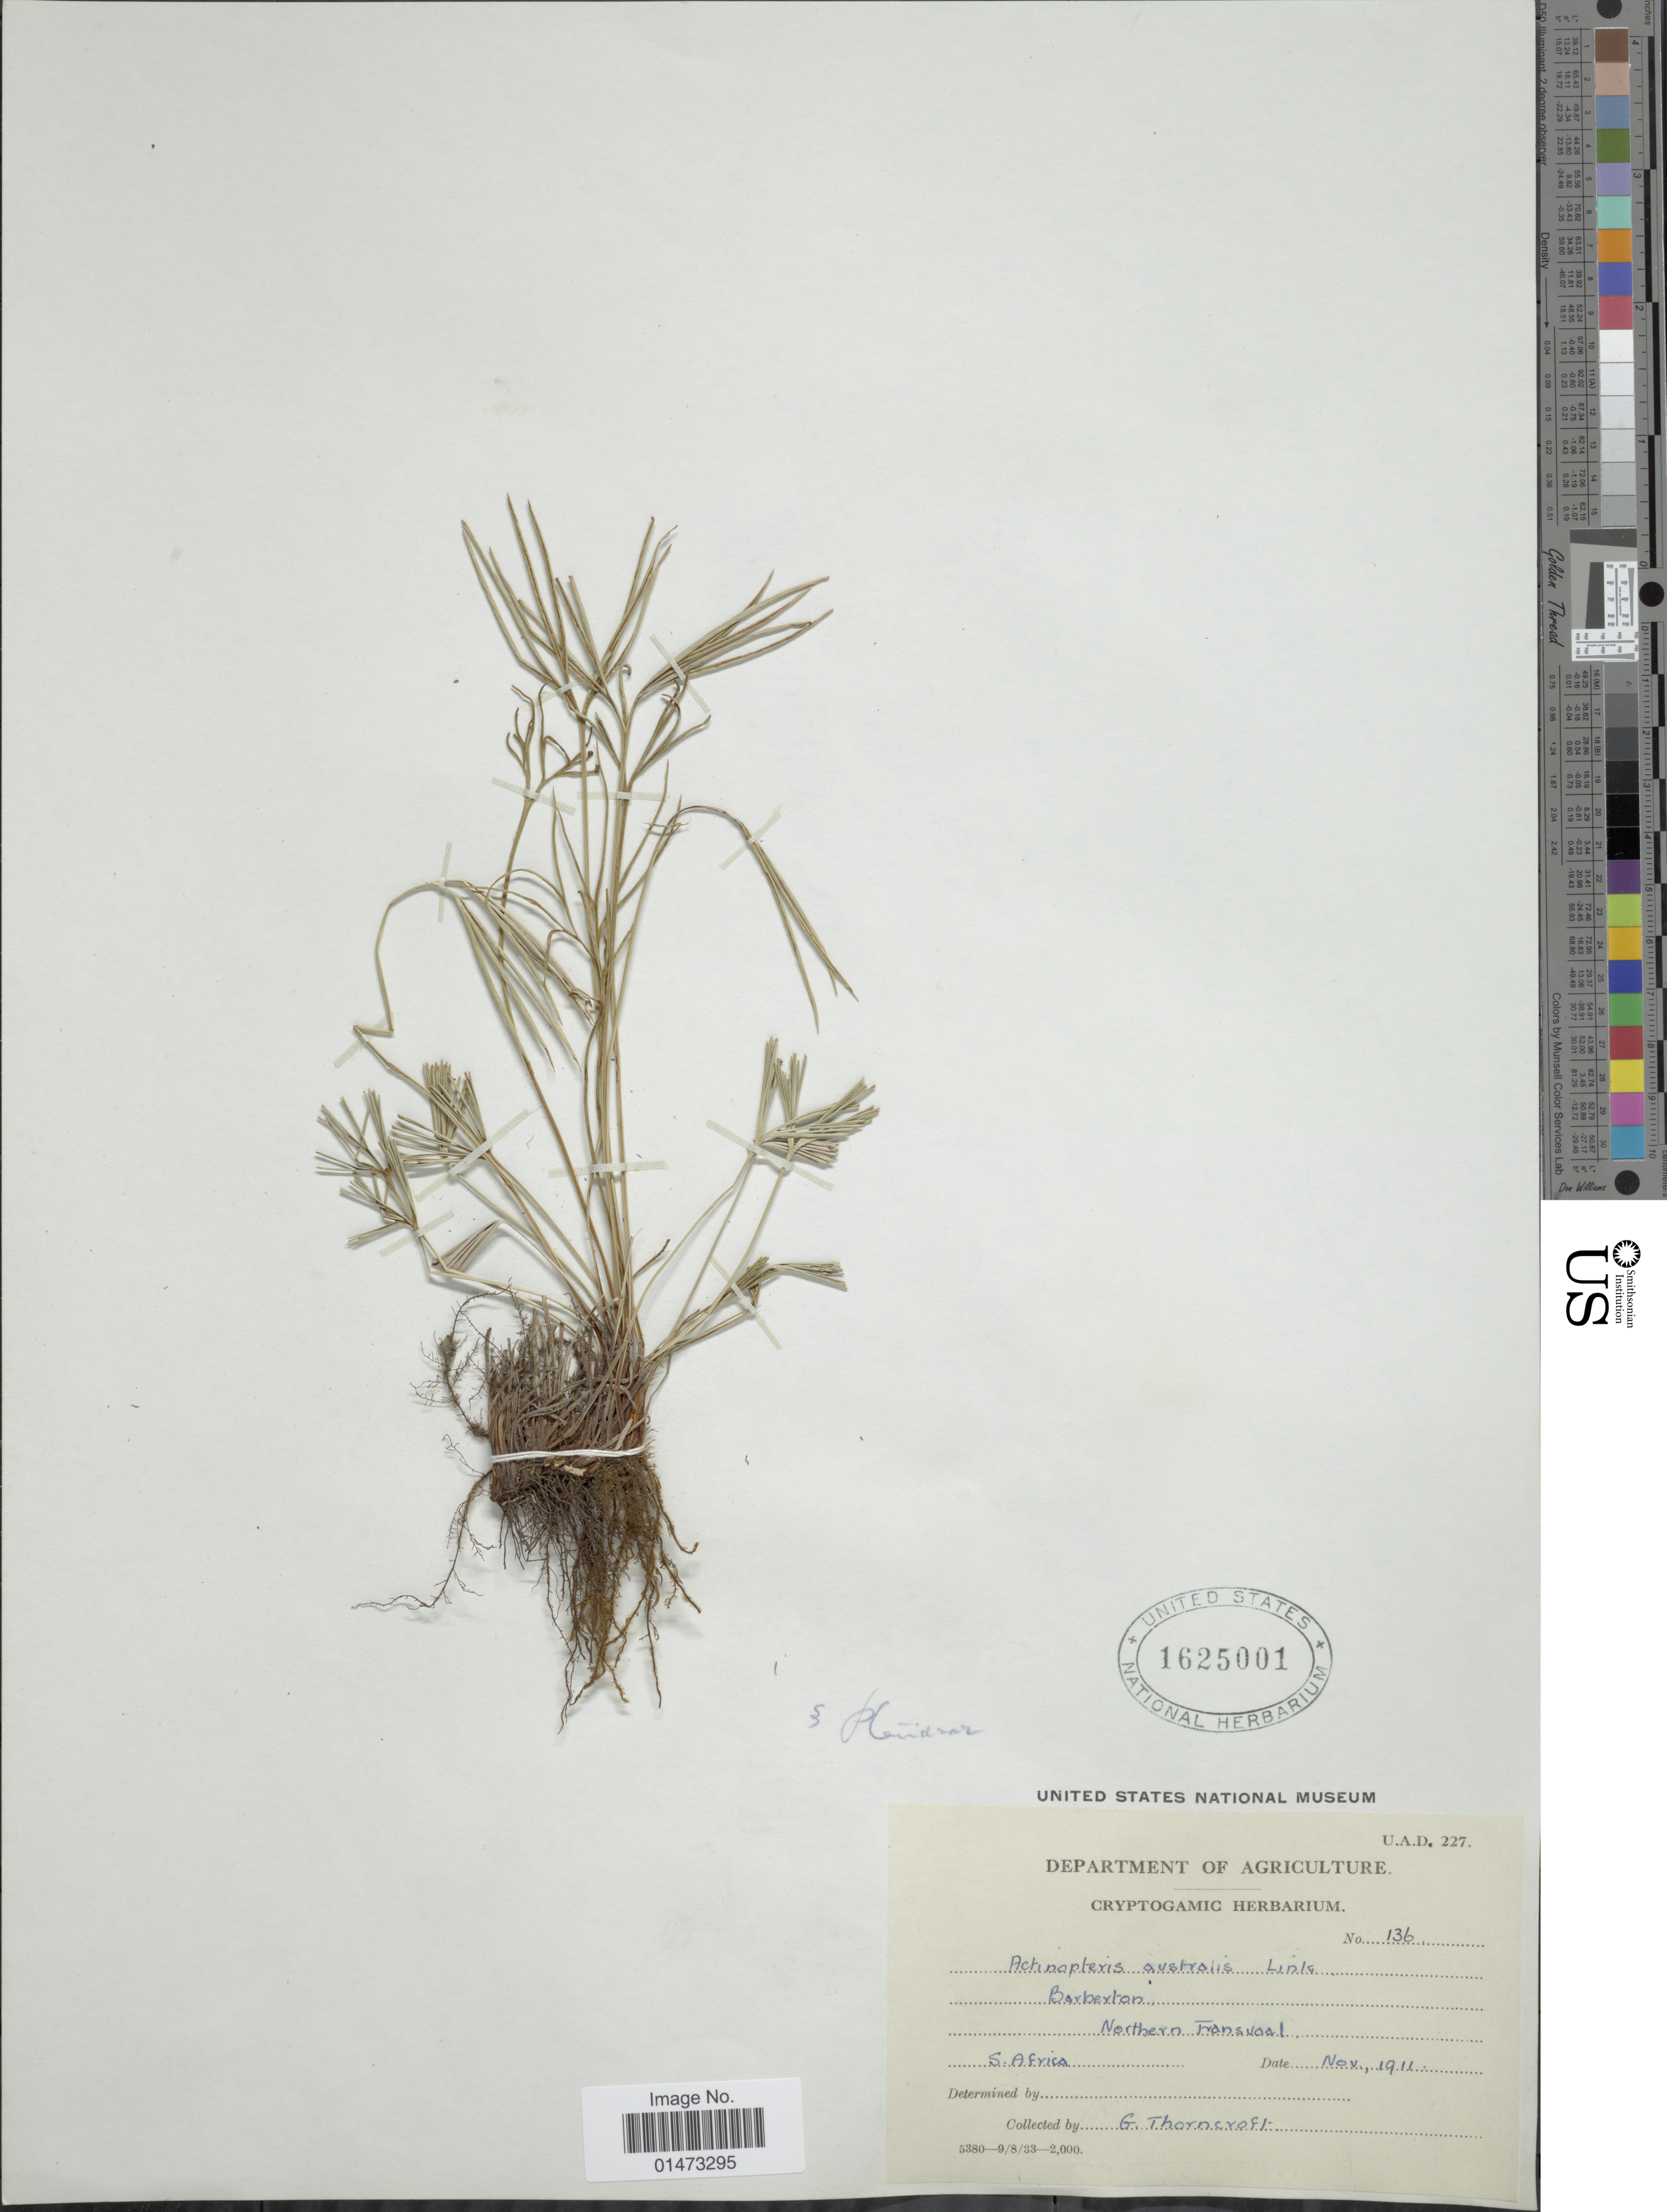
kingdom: Plantae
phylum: Tracheophyta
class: Polypodiopsida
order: Polypodiales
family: Pteridaceae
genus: Actiniopteris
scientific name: Actiniopteris semiflabellata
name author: Pic. Serm.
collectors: G. Thorncroft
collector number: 136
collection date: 1911-11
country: South Africa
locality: Barberton, Northern Fransuoal, S. Africa.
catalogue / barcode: US 1625001